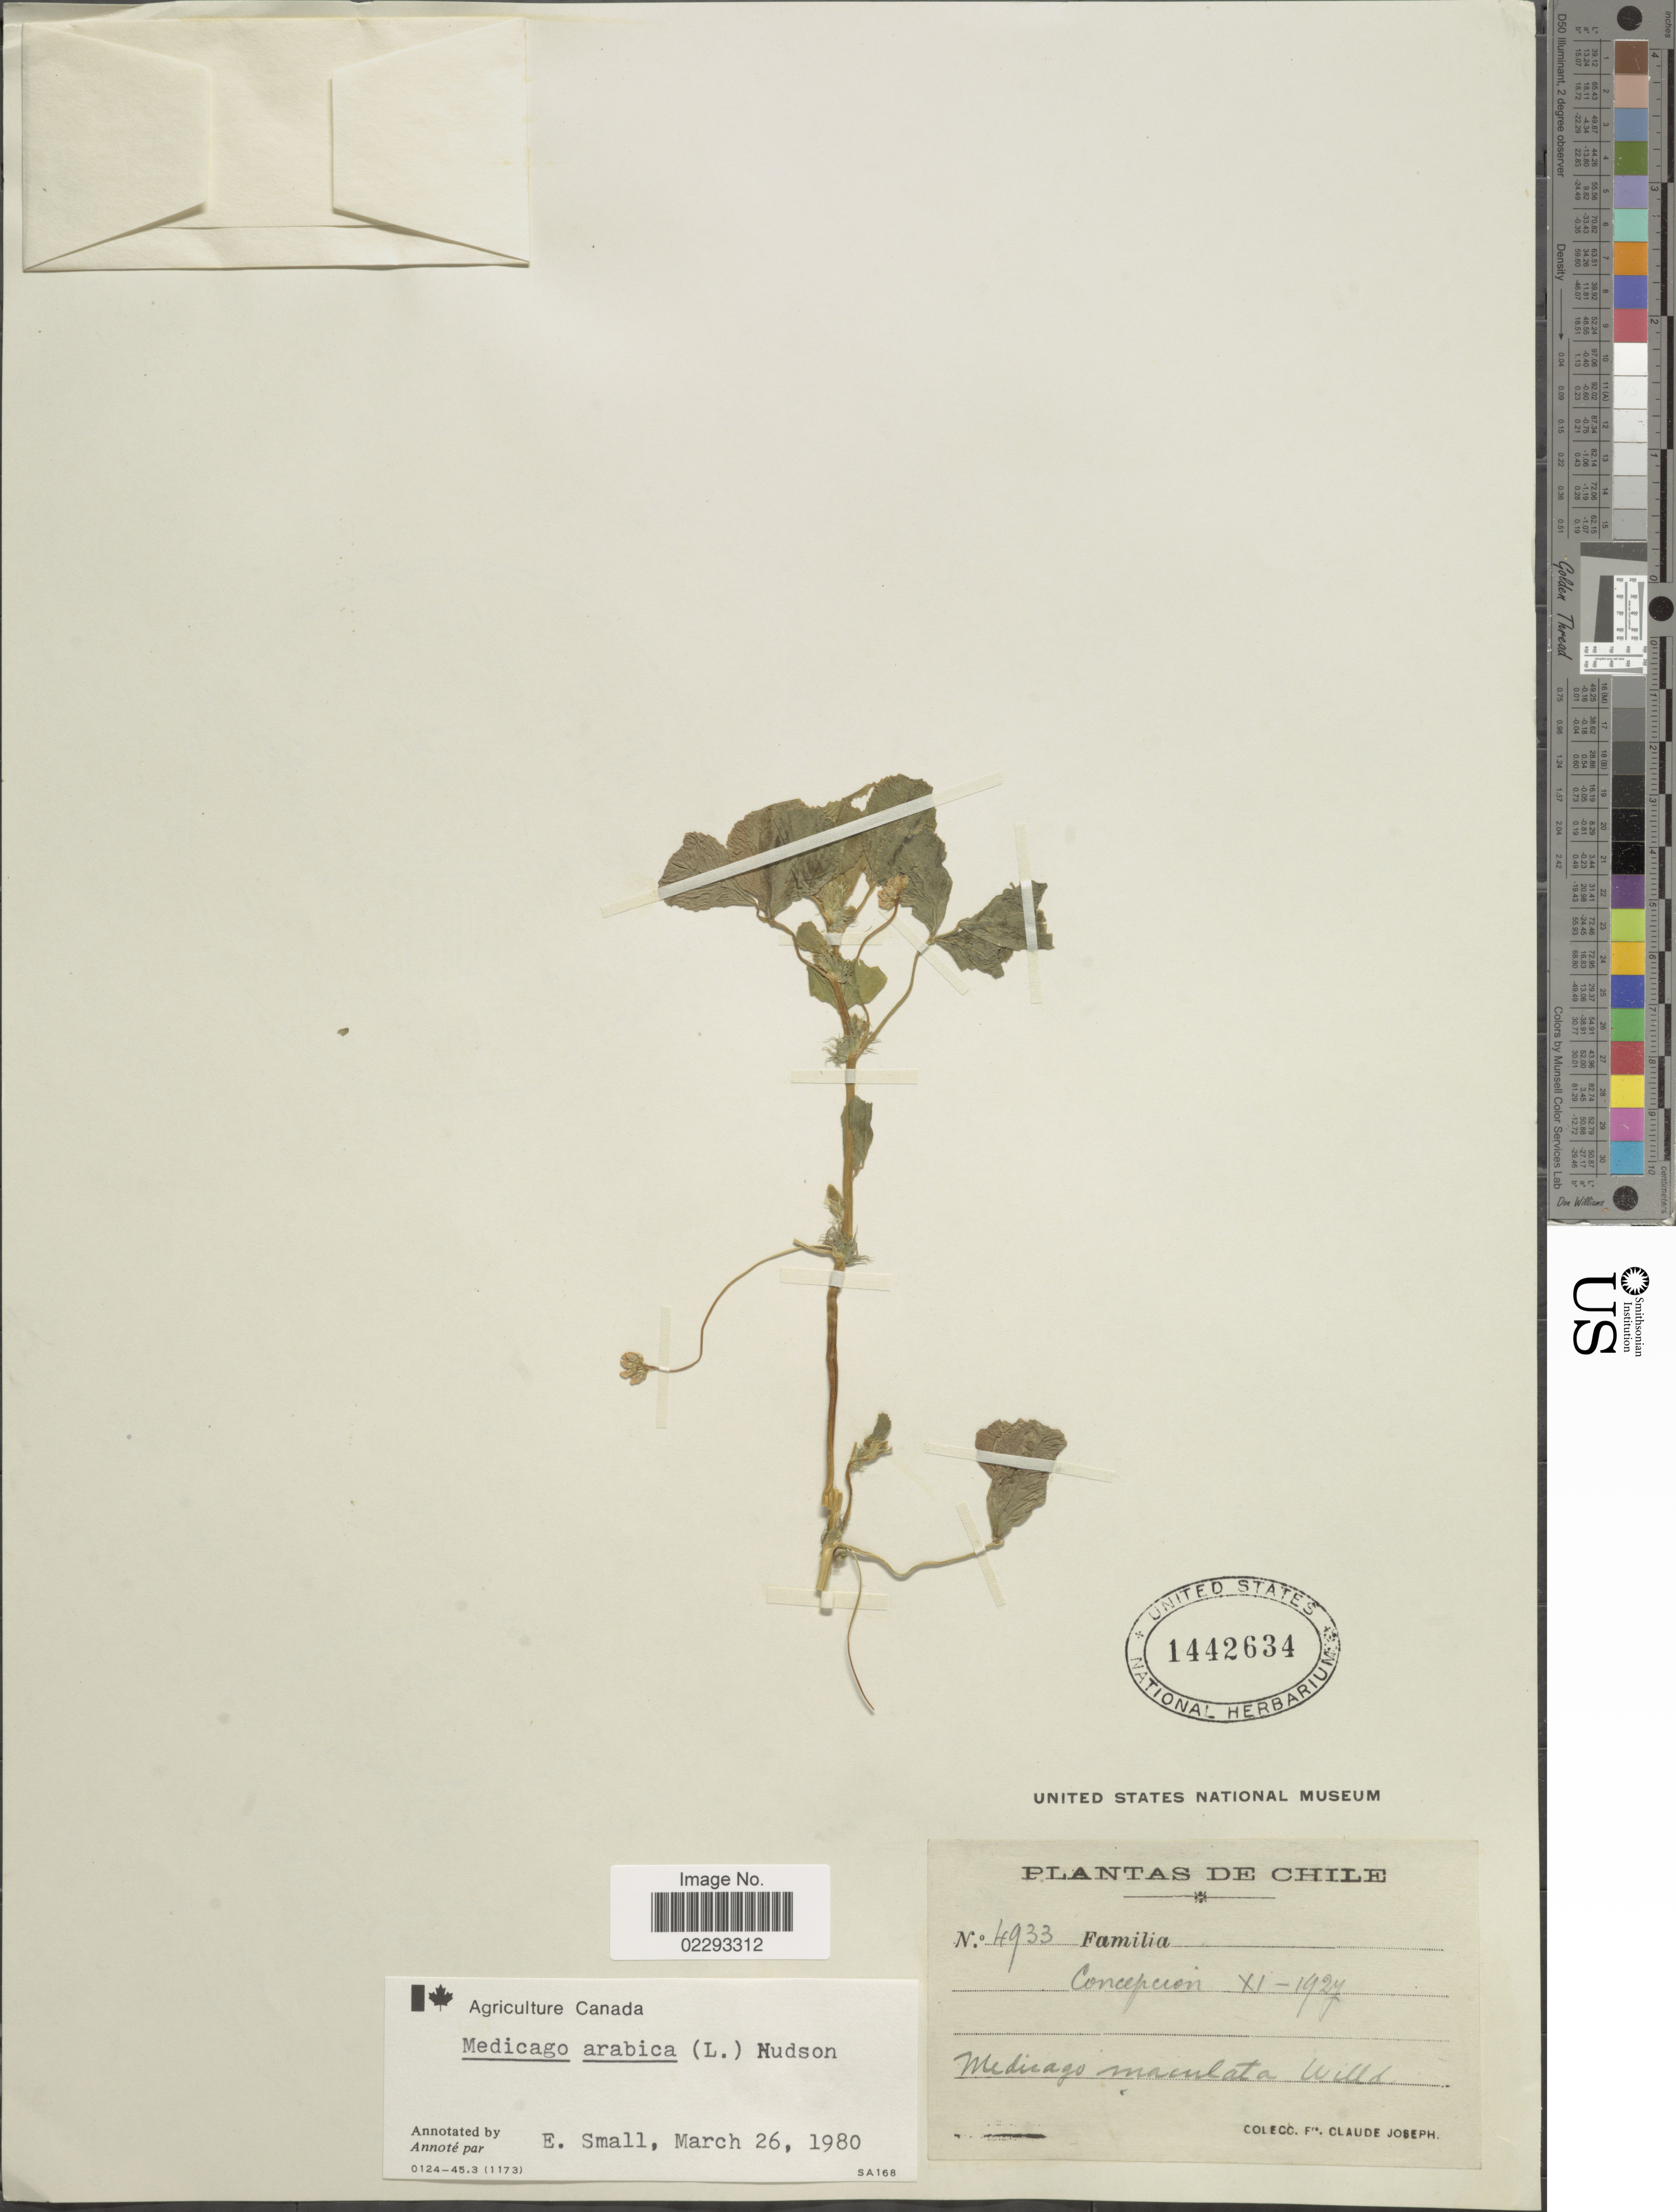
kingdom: Plantae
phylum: Tracheophyta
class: Magnoliopsida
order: Fabales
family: Fabaceae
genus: Medicago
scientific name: Medicago arabica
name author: (L.) Huds.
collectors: Bro. Claude-Joseph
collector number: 4933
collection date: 1927-11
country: Paraguay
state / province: Concepcion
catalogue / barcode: US 1442634